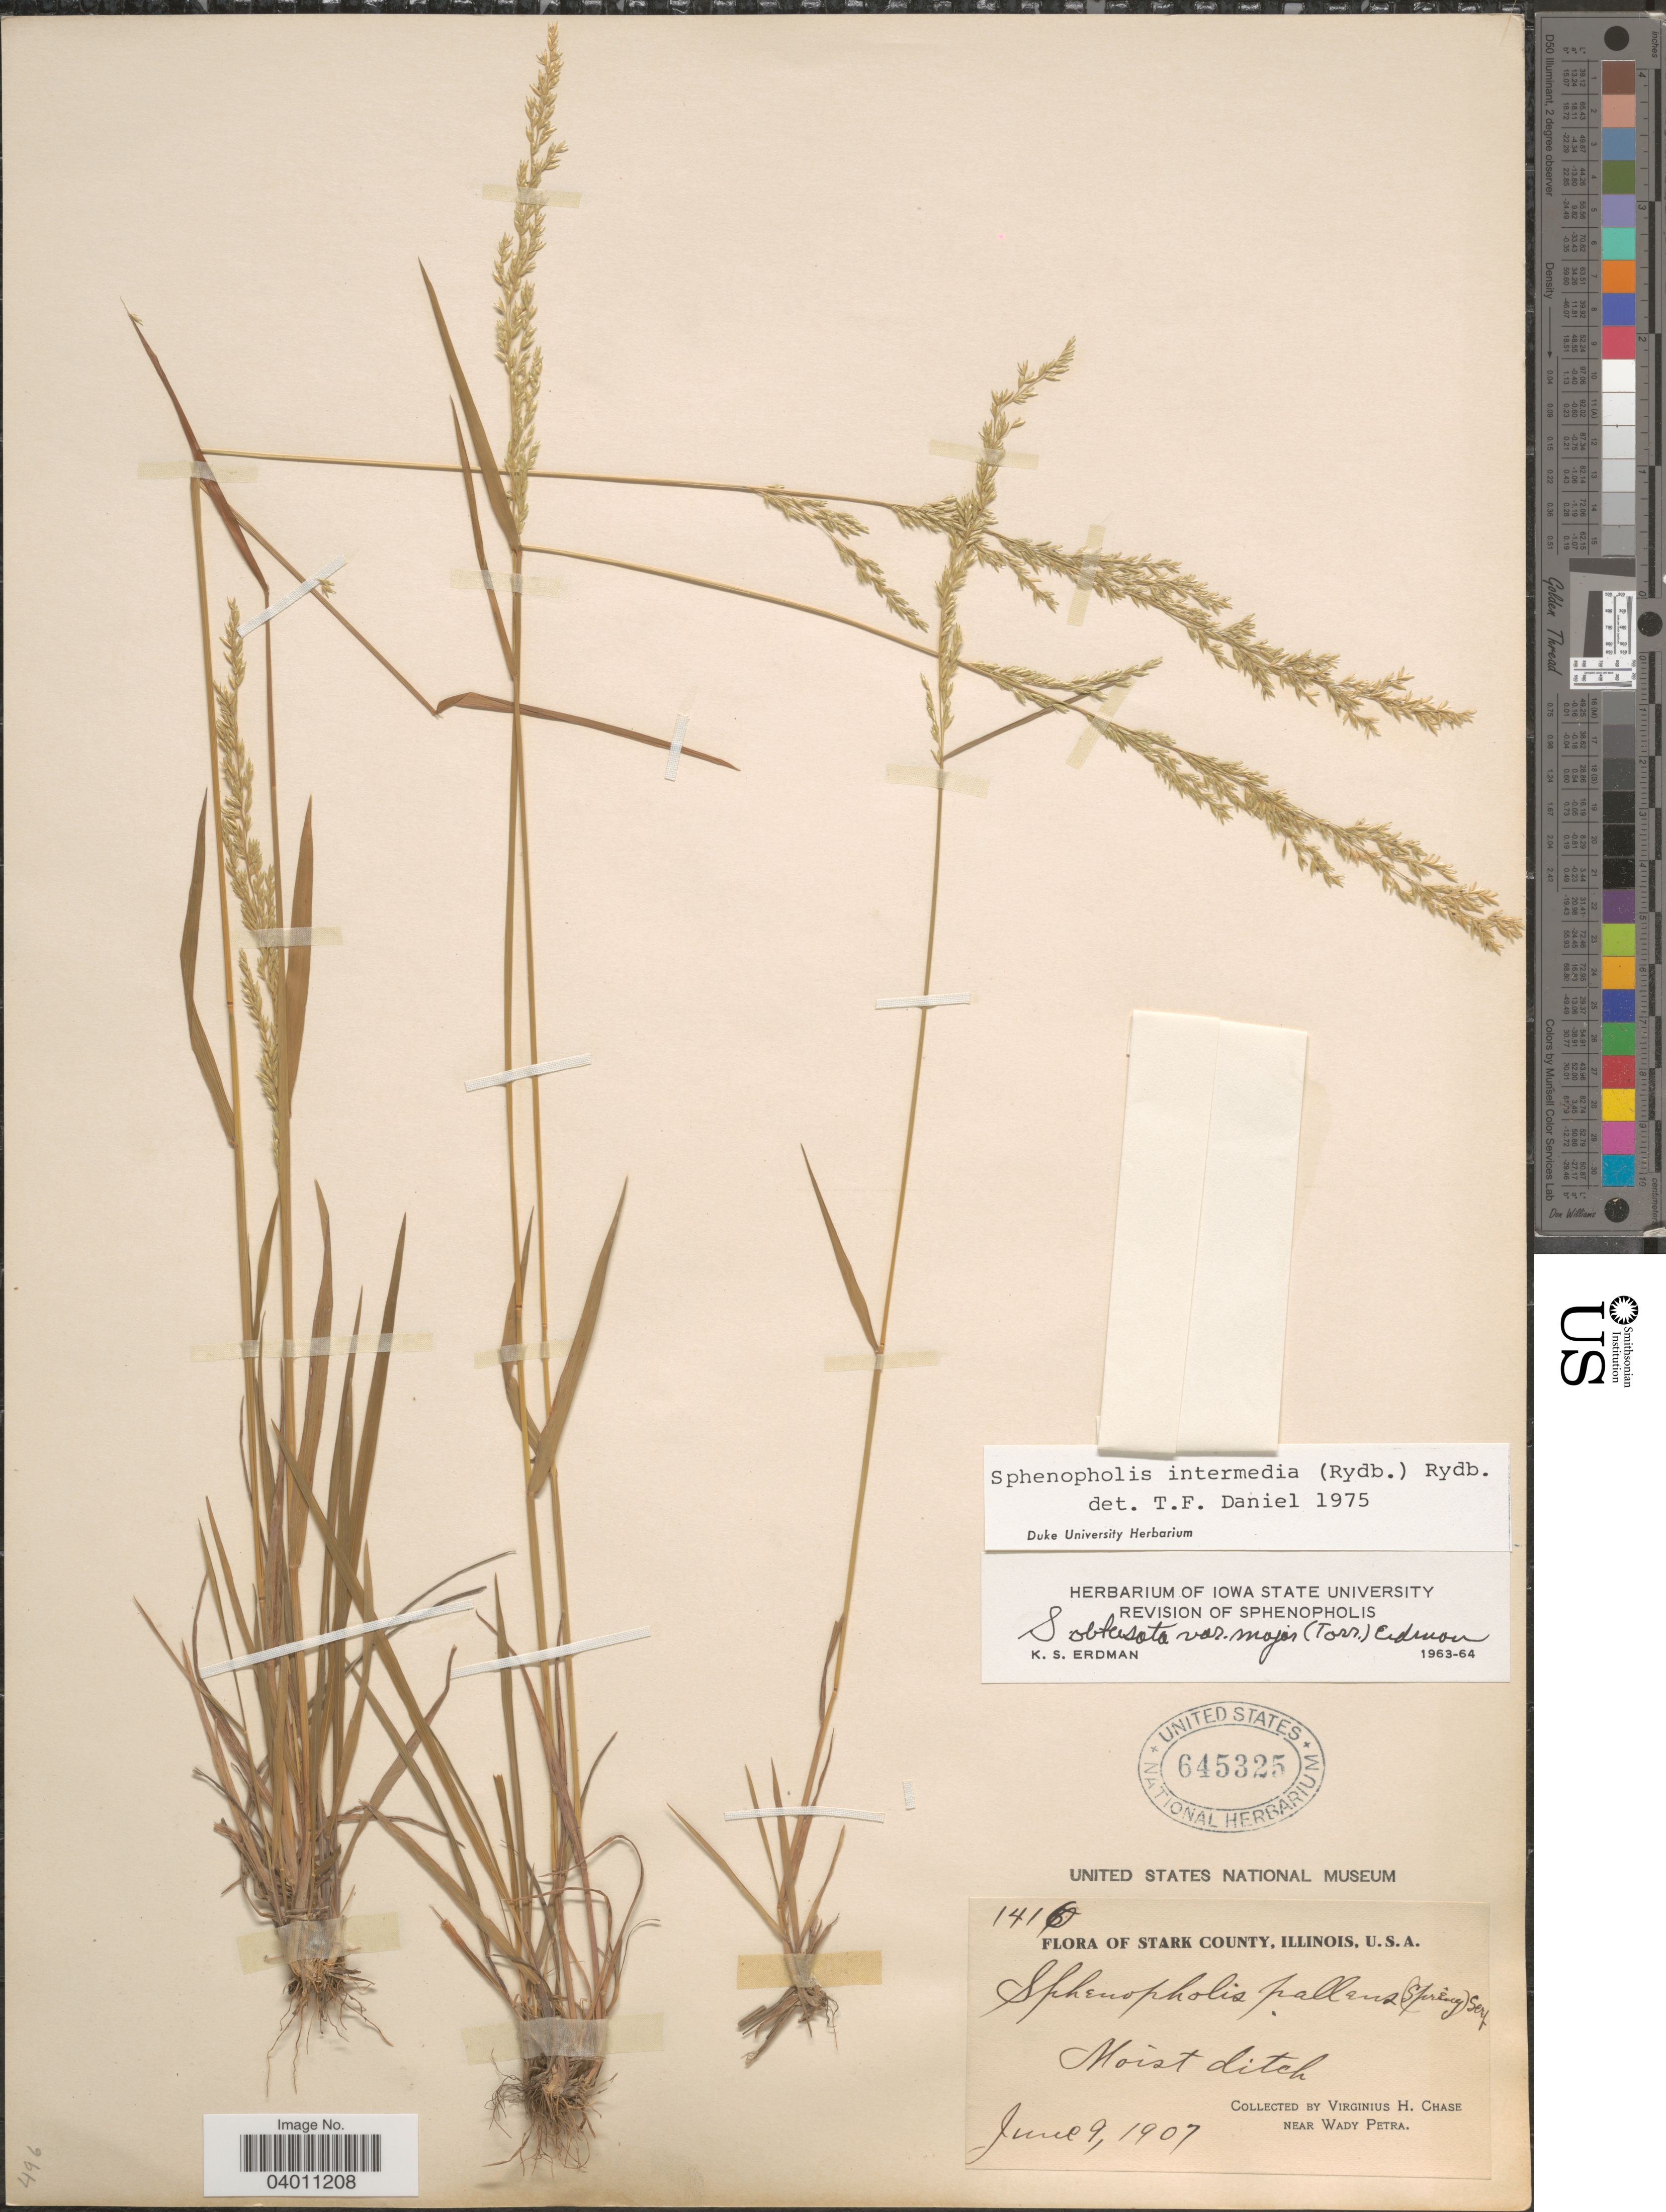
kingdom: Plantae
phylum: Tracheophyta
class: Liliopsida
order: Poales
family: Poaceae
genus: Sphenopholis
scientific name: Sphenopholis intermedia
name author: (Rydb.) Rydb.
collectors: V. H. Chase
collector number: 1416*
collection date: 1907-06-09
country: United States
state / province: Illinois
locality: Stark County. Near Wady Petra.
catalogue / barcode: US 645325